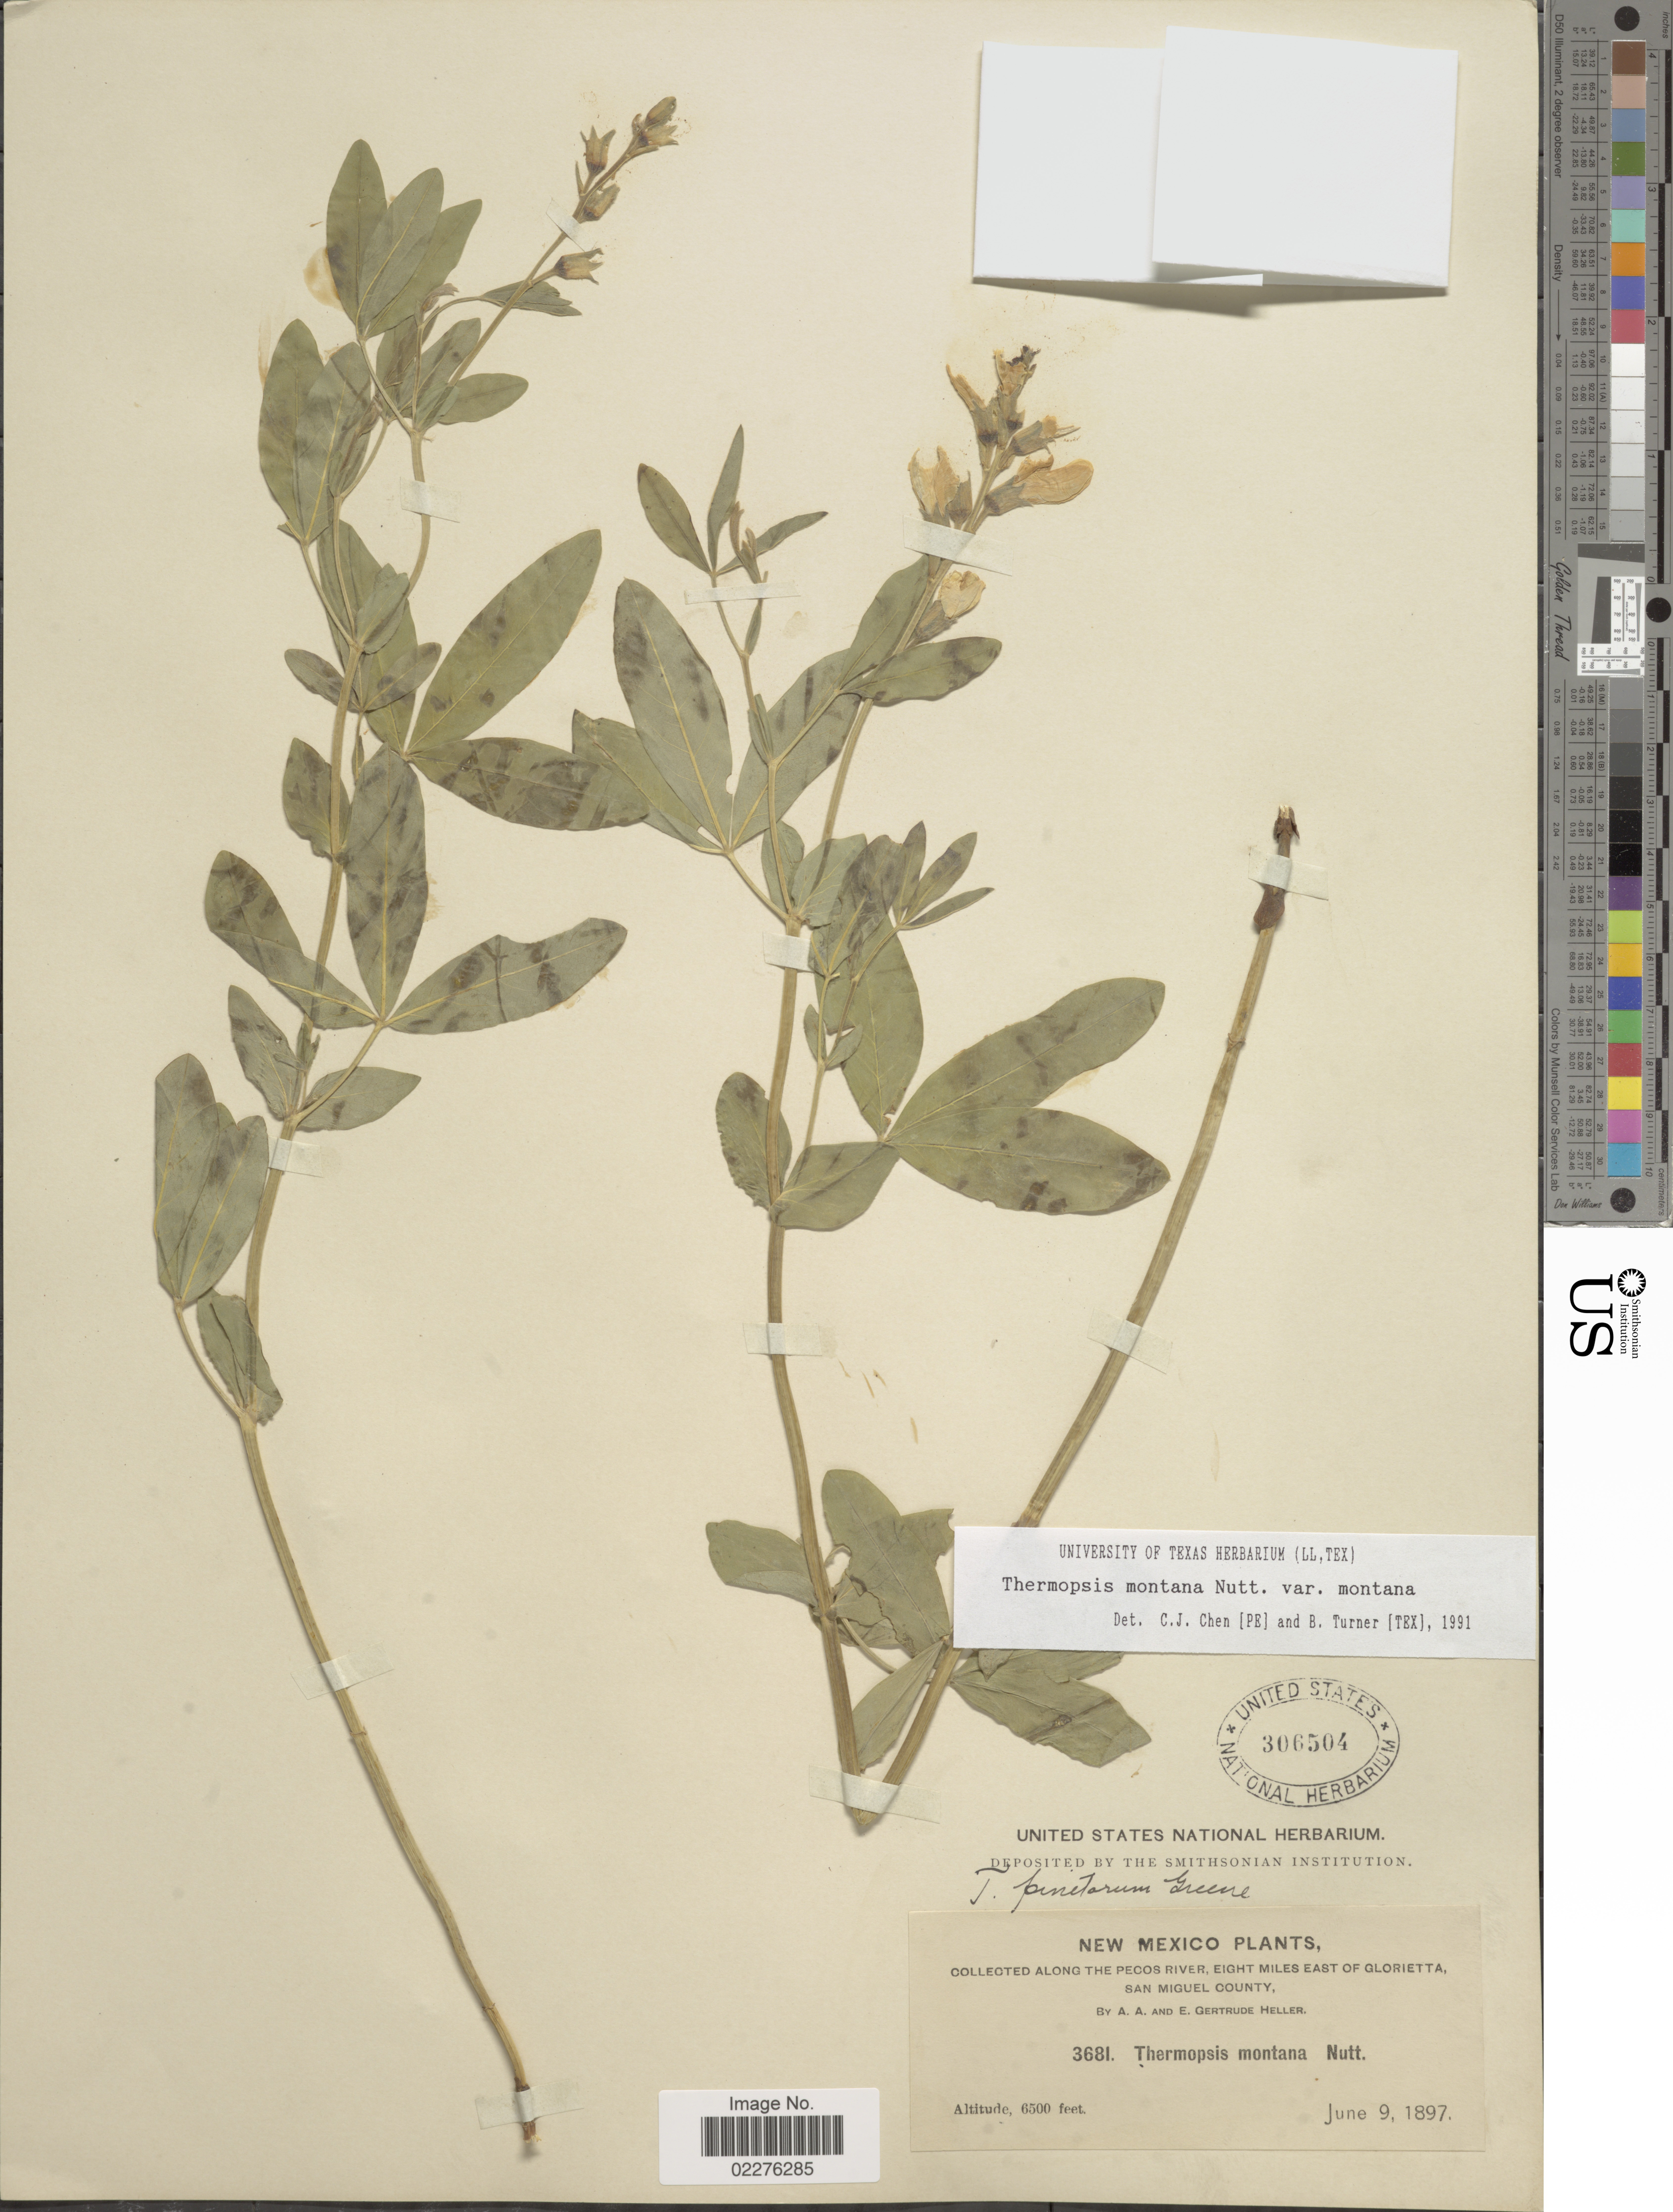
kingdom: Plantae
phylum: Tracheophyta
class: Magnoliopsida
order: Fabales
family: Fabaceae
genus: Thermopsis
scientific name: Thermopsis montana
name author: Nutt.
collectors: A. A. Heller & E. G. Heller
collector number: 3681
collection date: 1897-06-09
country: United States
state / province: New Mexico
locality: Along the Pecos River, Eight Miles East of Glorietta, San Miguel County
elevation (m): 1981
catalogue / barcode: US 306504